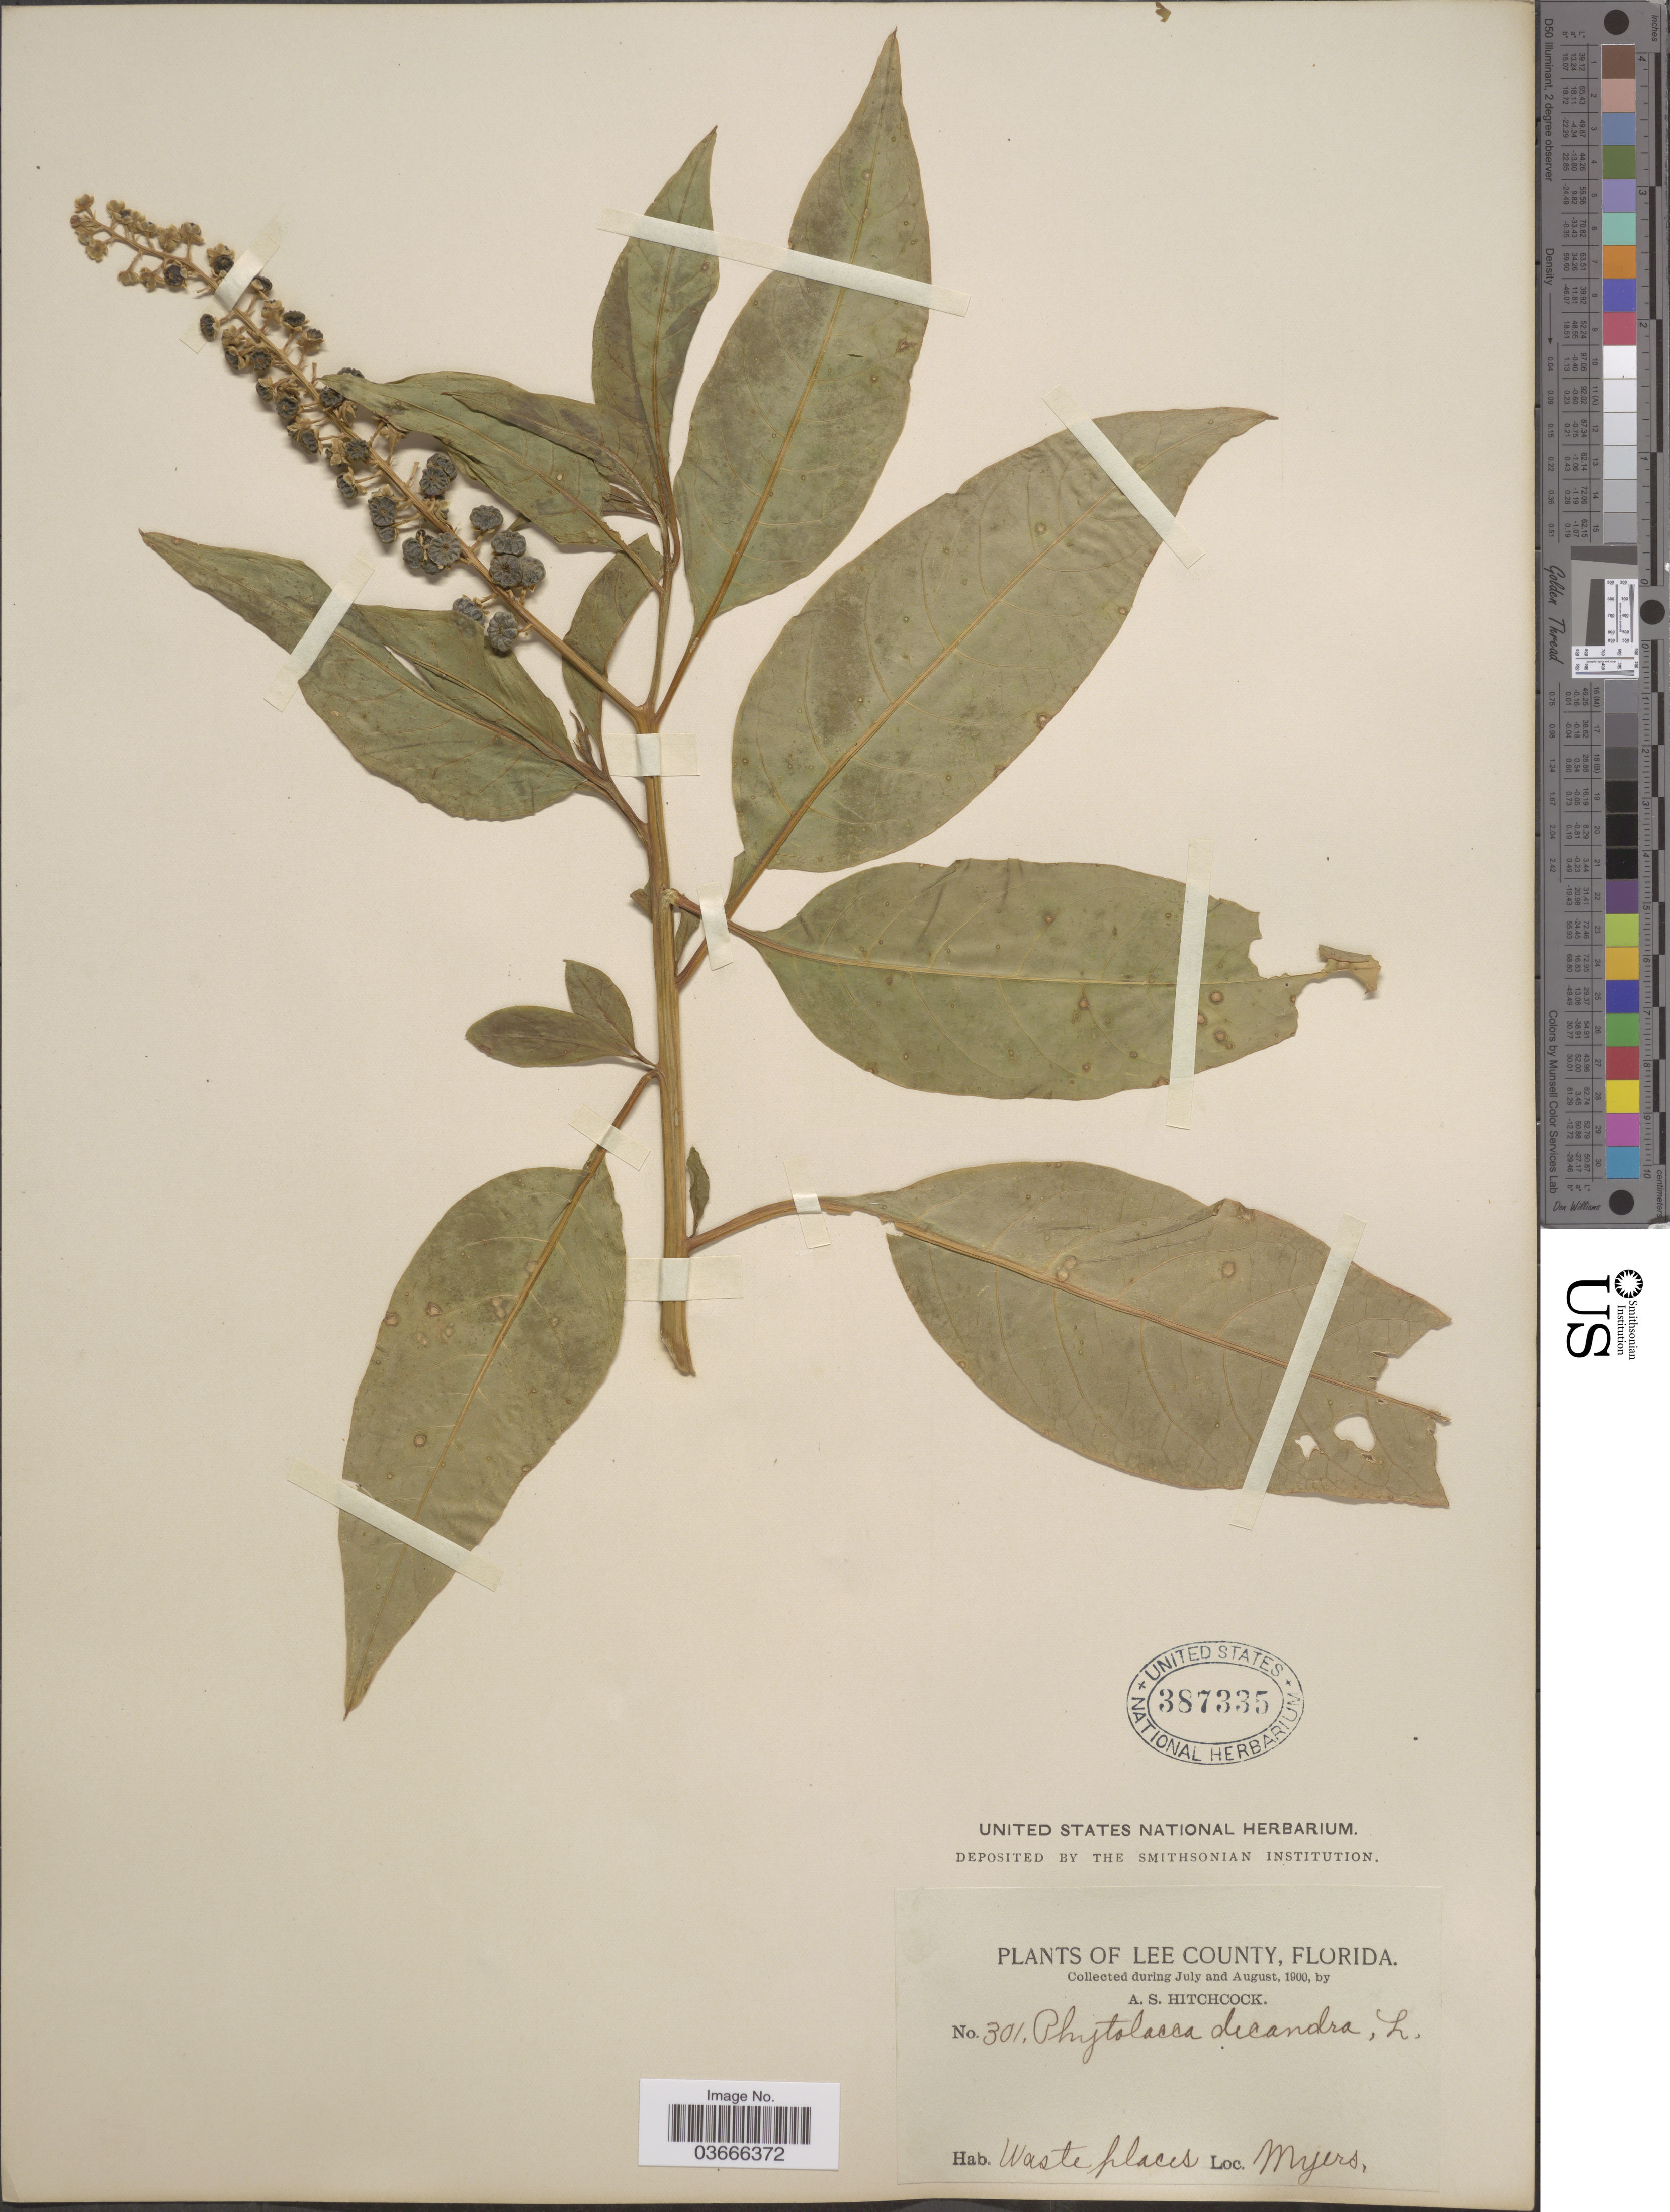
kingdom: Plantae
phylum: Tracheophyta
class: Magnoliopsida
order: Caryophyllales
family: Phytolaccaceae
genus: Phytolacca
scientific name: Phytolacca americana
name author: L.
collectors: A. S. Hitchcock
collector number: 301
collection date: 1900-07/1900-08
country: United States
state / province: Florida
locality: Lee County. Myers.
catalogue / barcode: US 387335